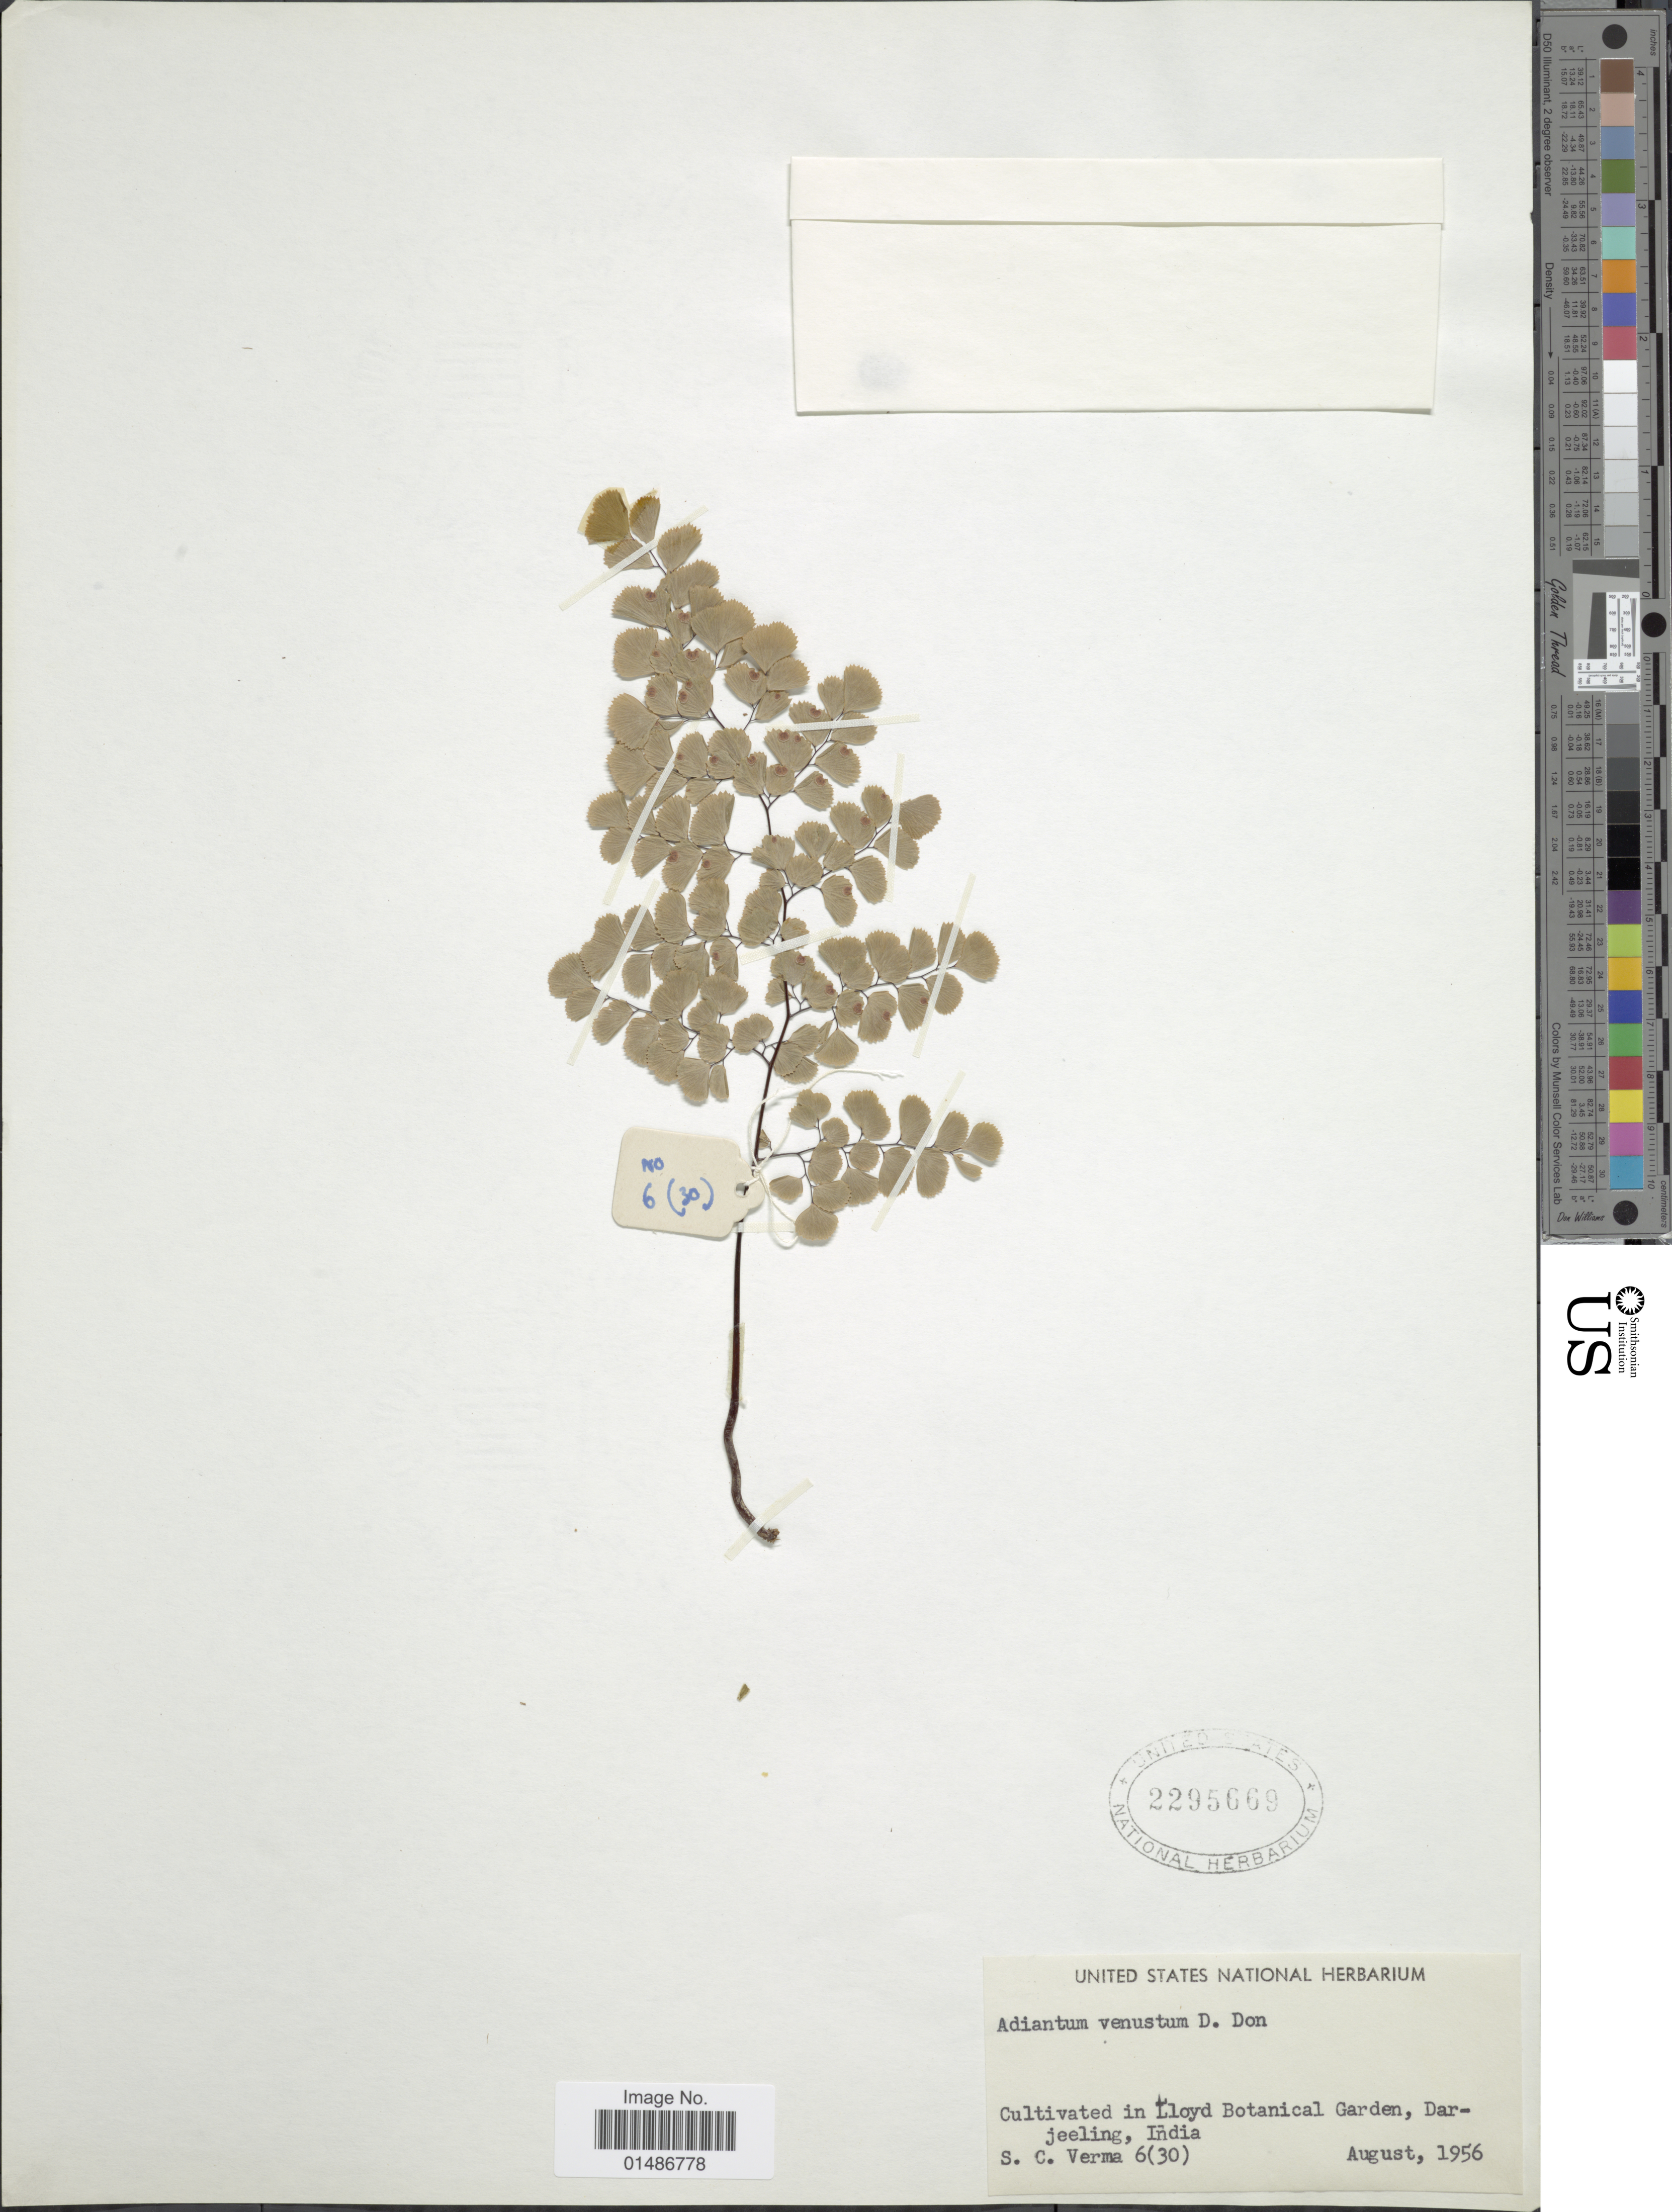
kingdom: Plantae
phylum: Tracheophyta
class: Polypodiopsida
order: Polypodiales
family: Pteridaceae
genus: Adiantum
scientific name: Adiantum venustum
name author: D. Don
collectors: S. Verma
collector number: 6 (30)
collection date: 1956-08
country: India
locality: Cultivated in Lloyd Botanical Garden, Darjeeling.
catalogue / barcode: US 2295669